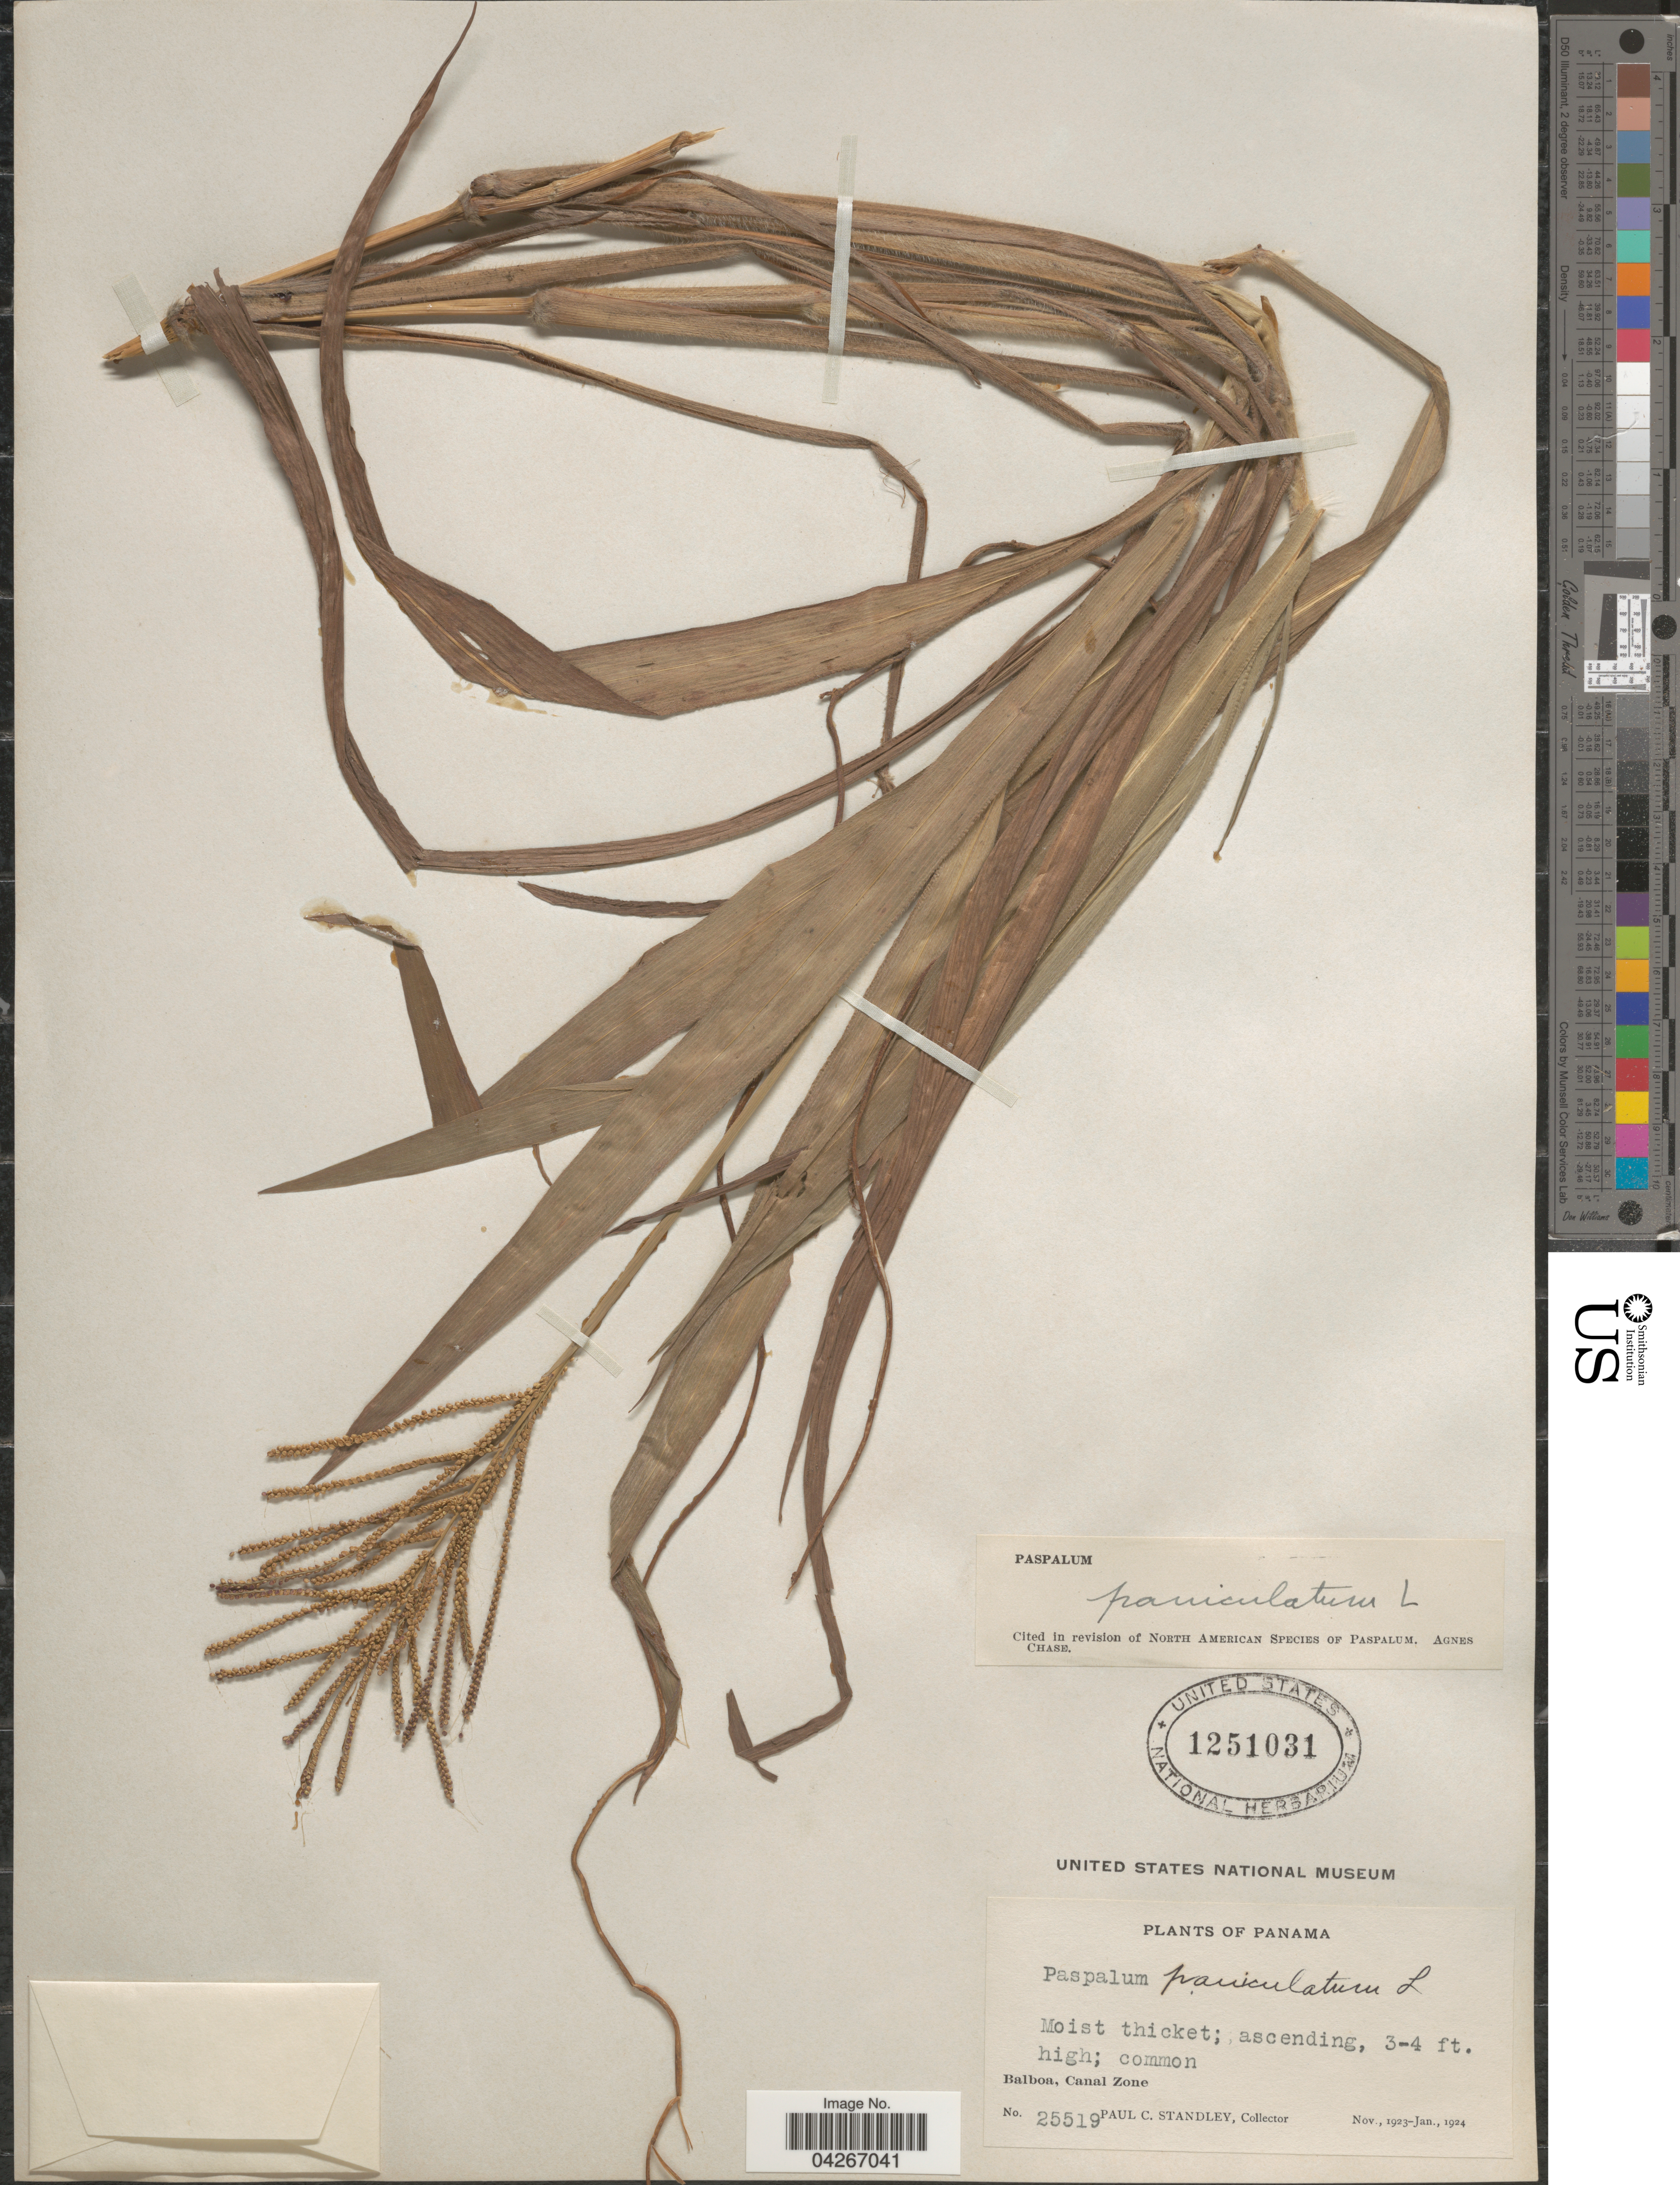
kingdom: Plantae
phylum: Tracheophyta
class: Liliopsida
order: Poales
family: Poaceae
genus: Paspalum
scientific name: Paspalum paniculatum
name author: L.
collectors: P. C. Standley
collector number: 25519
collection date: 1923-11/1924-01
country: Panama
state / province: Colón / Panamá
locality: Balboa, Canal Zone.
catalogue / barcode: US 1251031